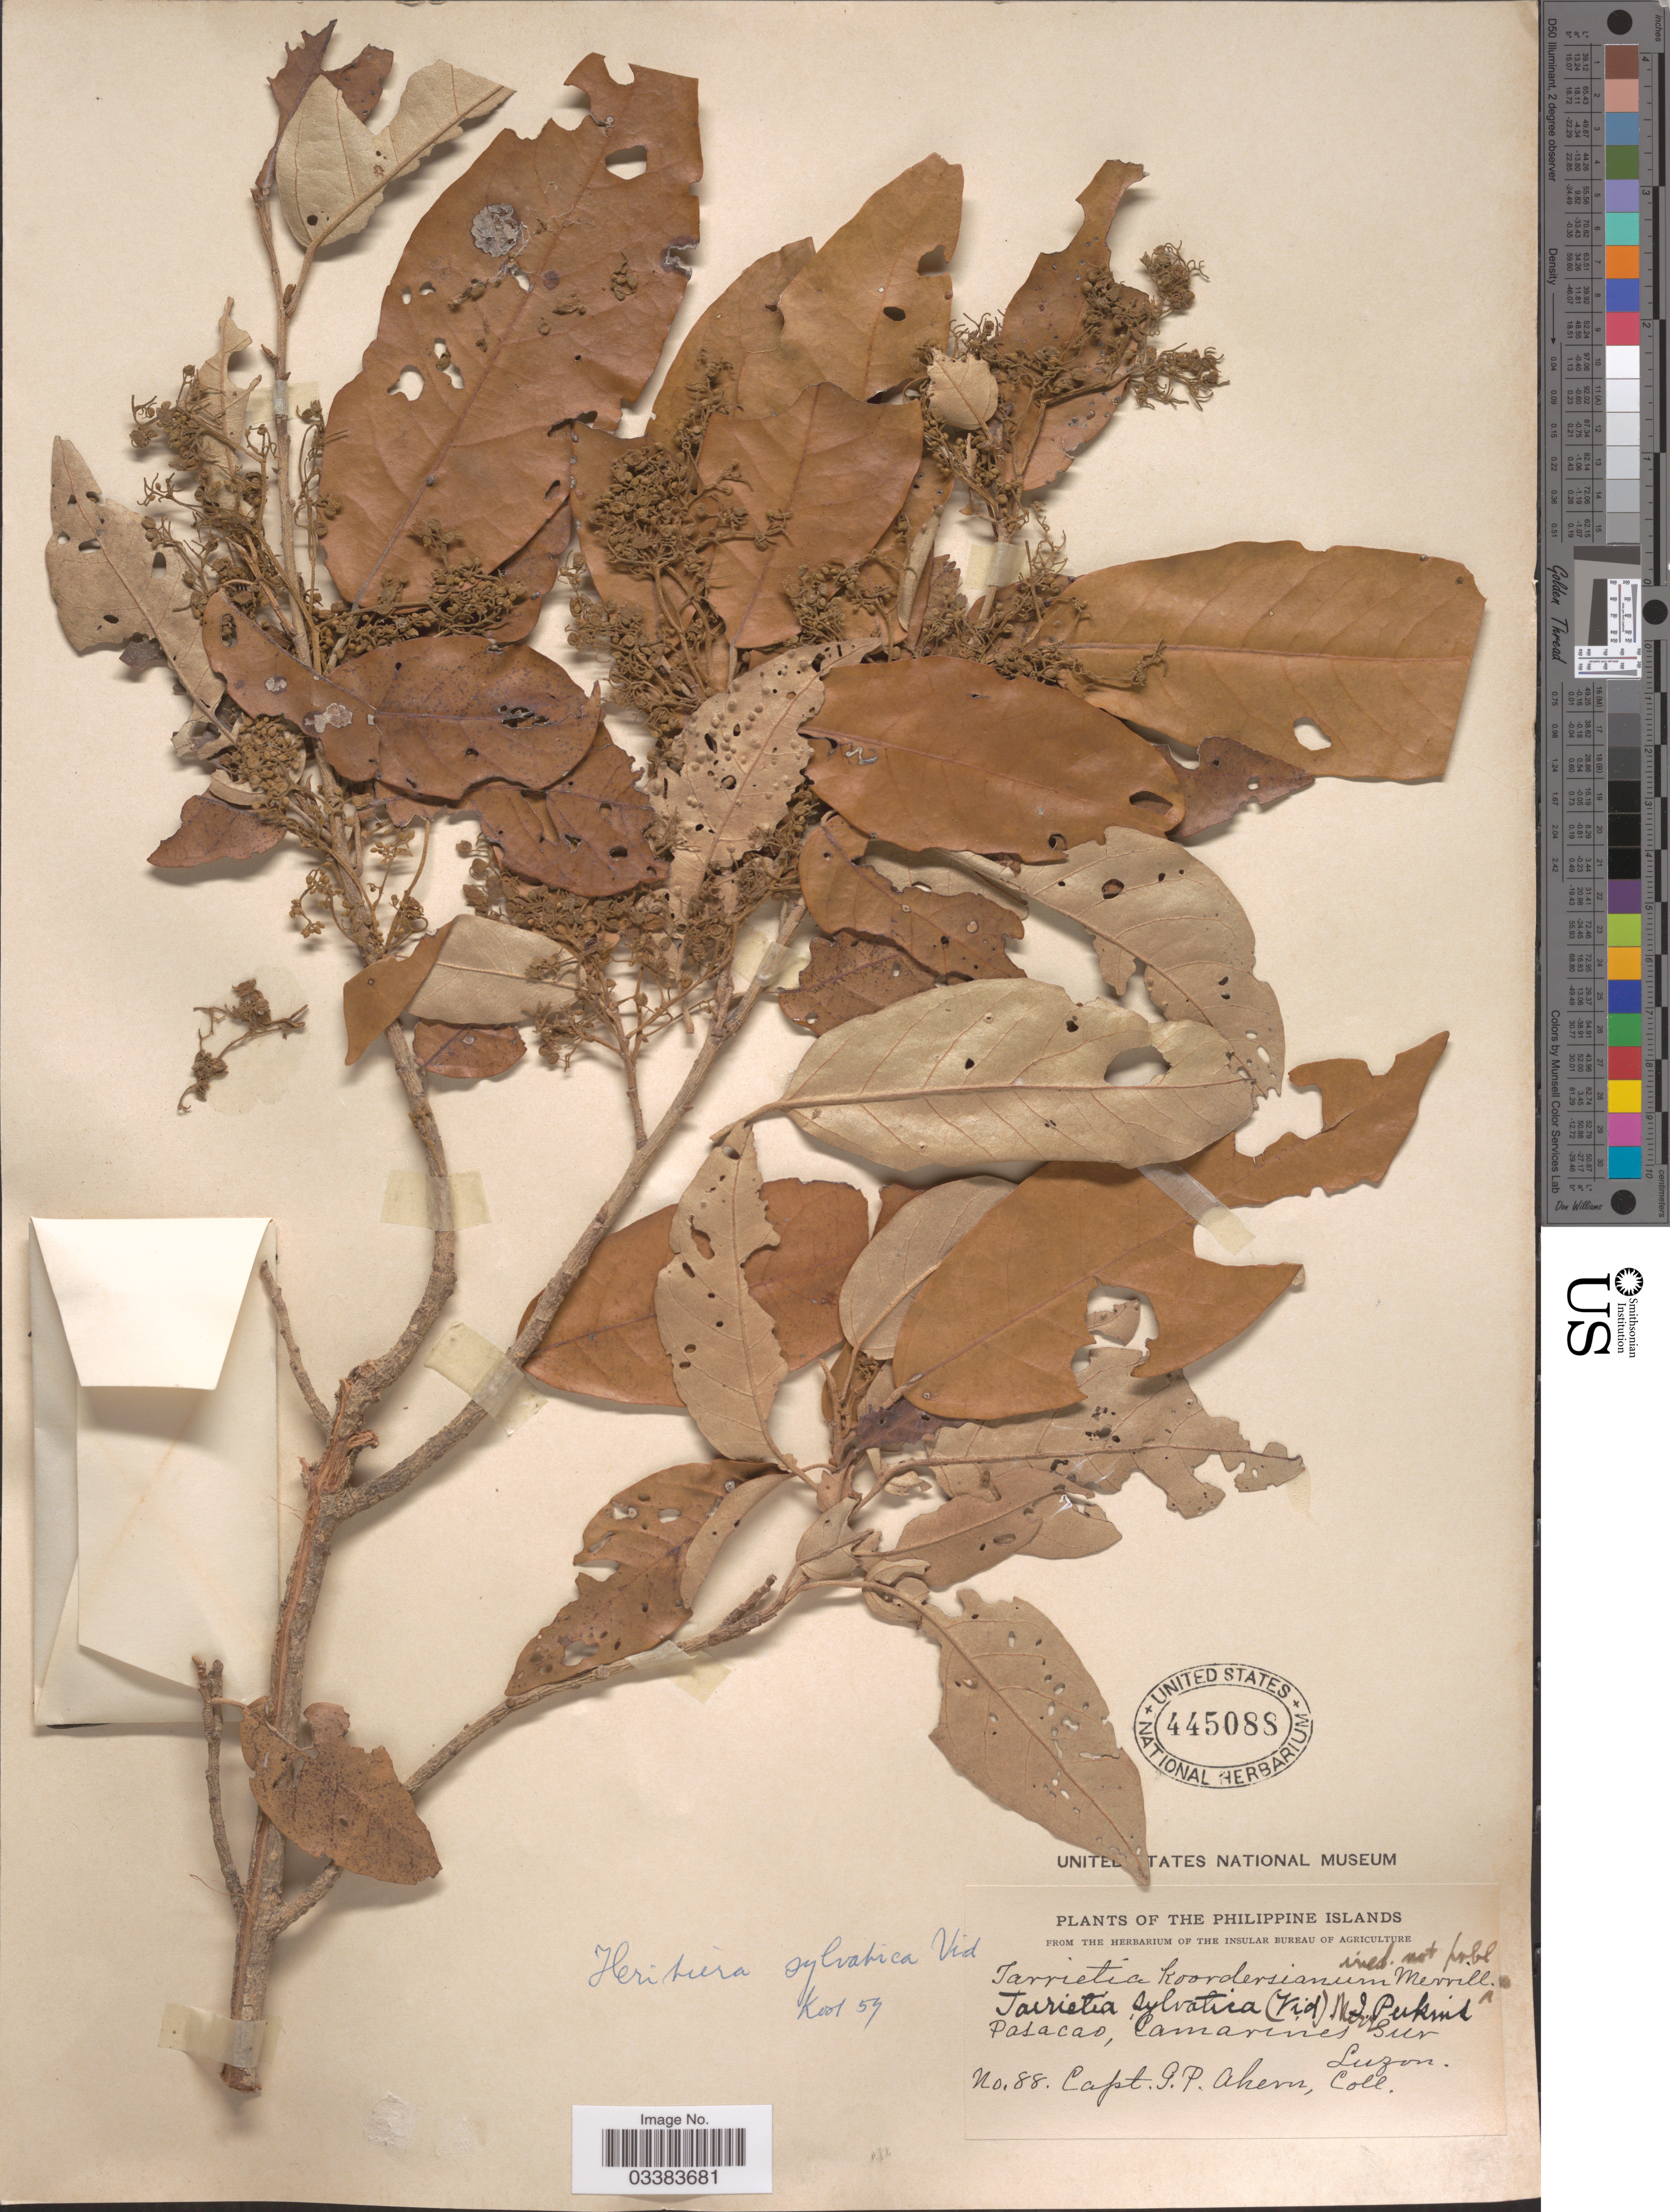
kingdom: Plantae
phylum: Tracheophyta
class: Magnoliopsida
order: Malvales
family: Malvaceae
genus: Heritiera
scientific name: Heritiera sylvatica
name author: S. Vidal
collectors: G. Ahern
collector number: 88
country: Philippines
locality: Pasacao, Camarines Sur, Luzon.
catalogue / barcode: US 445088